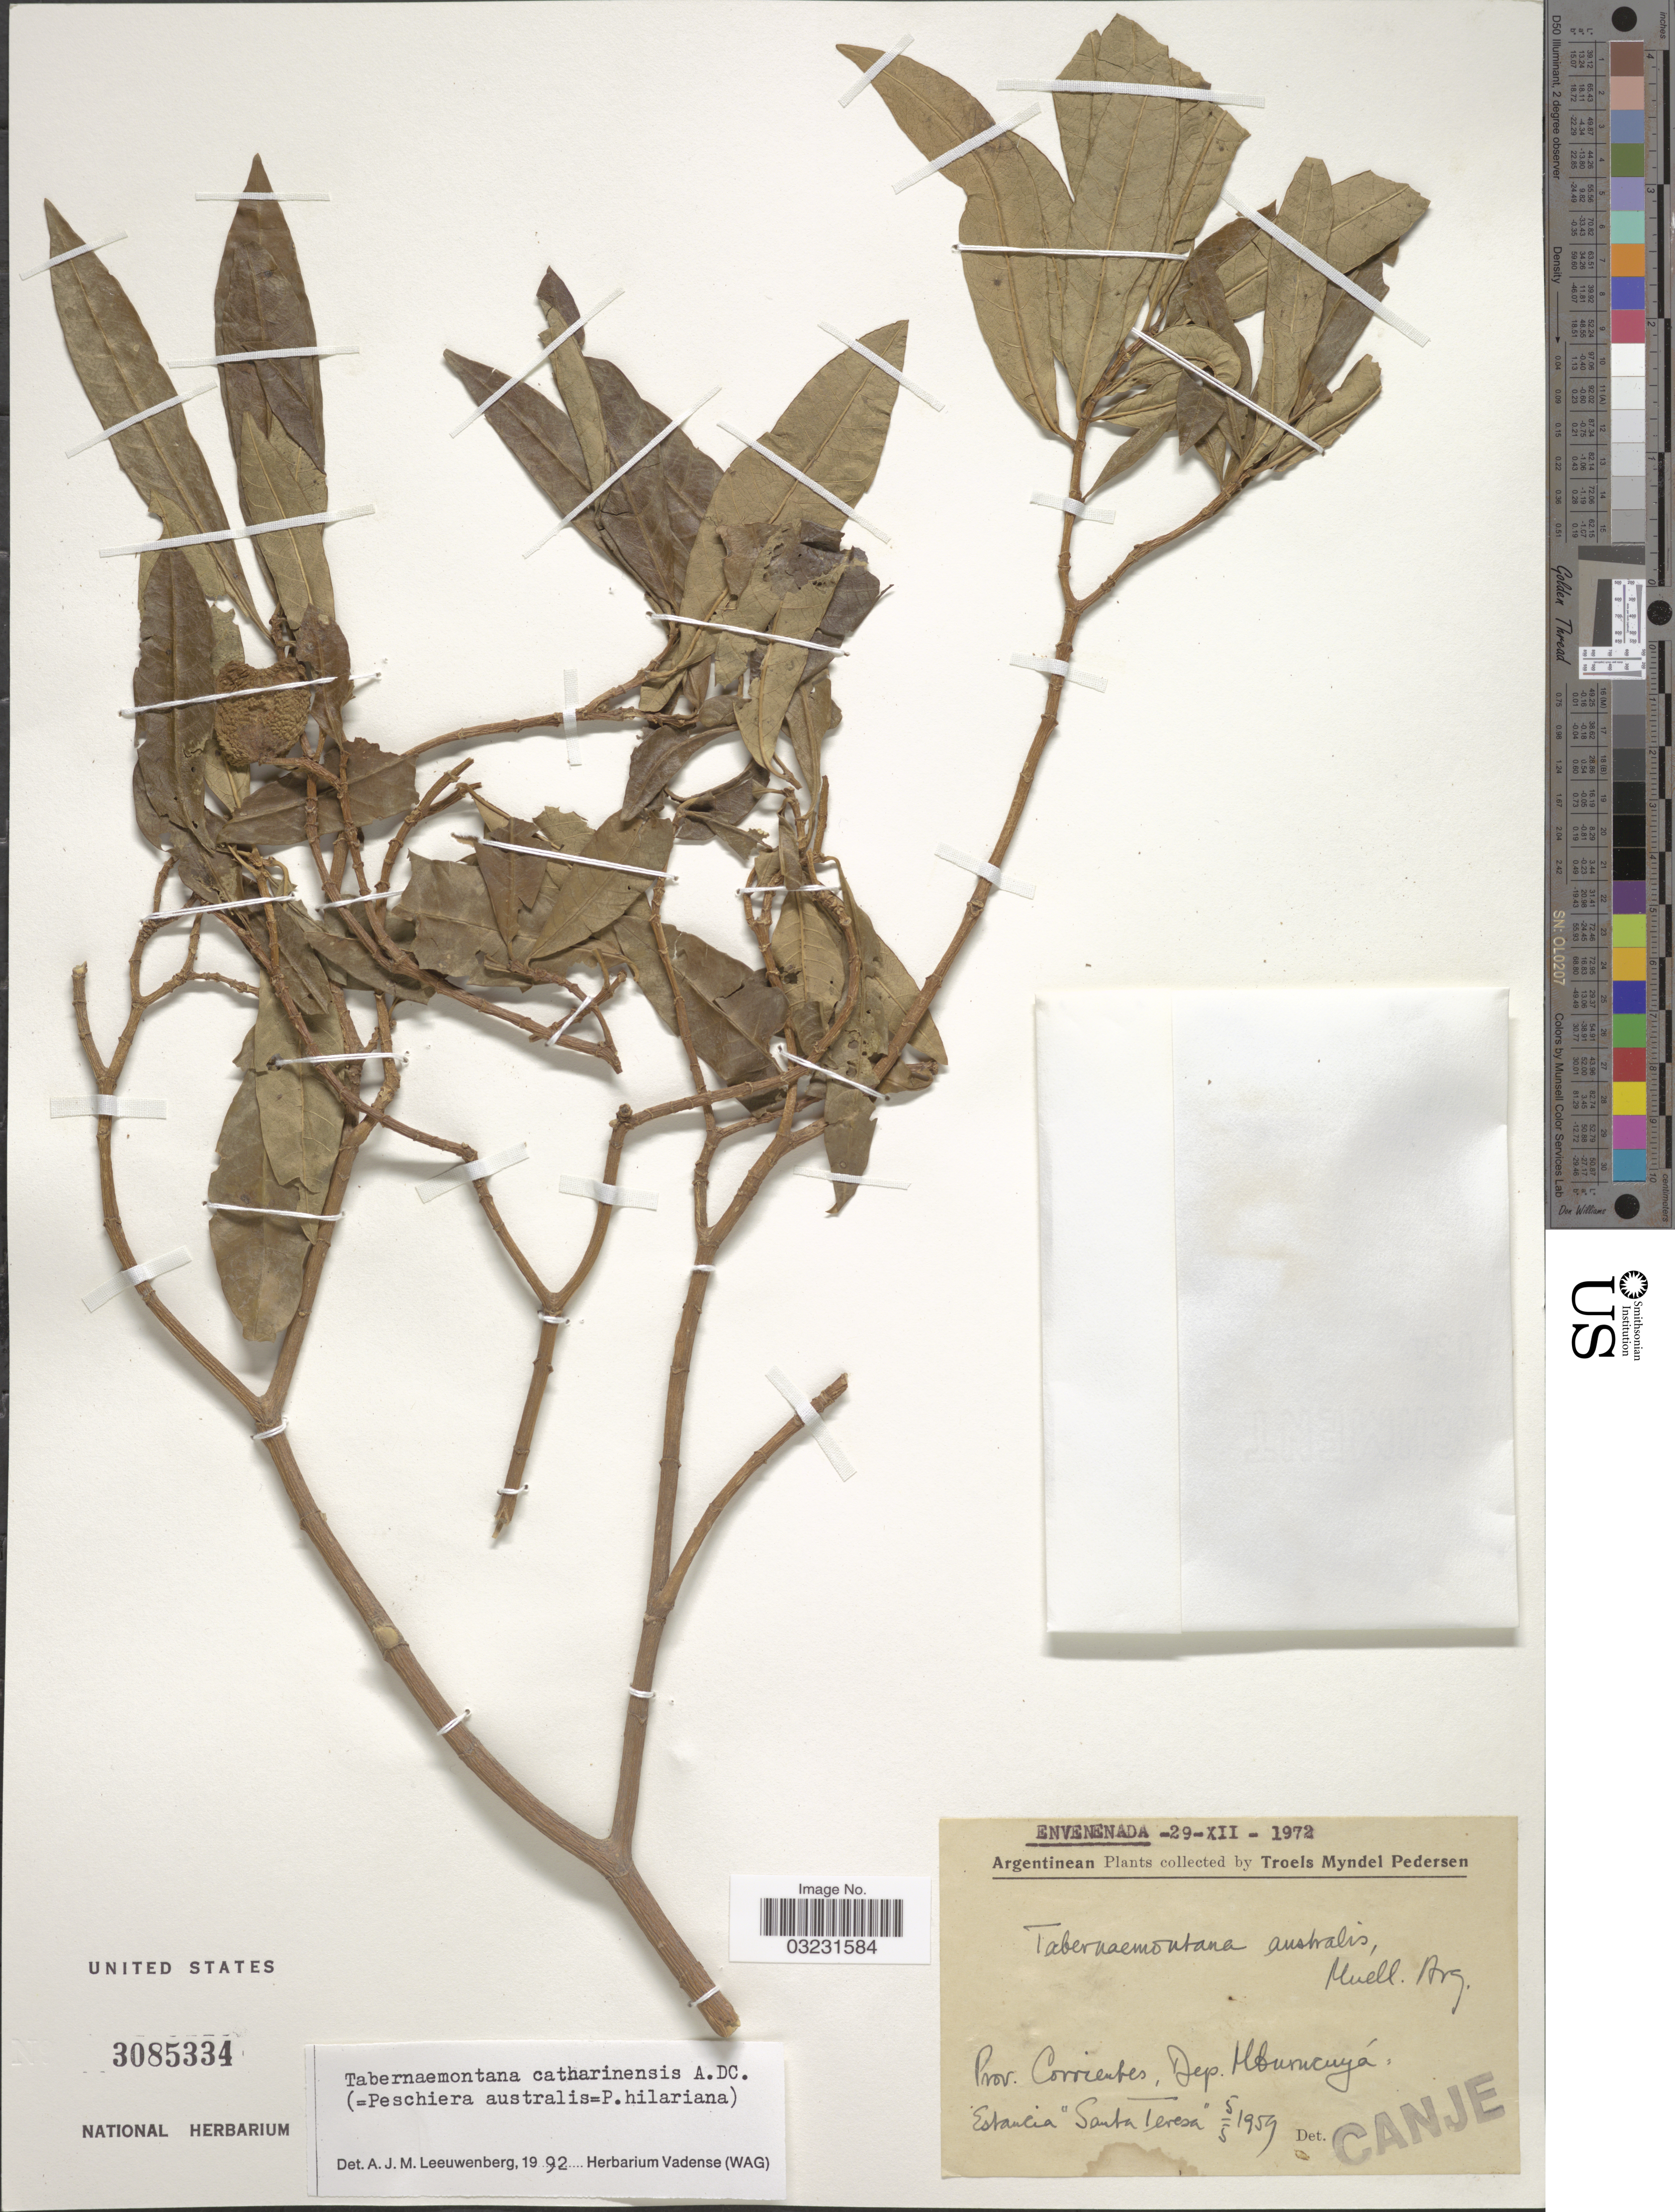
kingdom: Plantae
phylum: Tracheophyta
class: Magnoliopsida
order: Gentianales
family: Apocynaceae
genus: Tabernaemontana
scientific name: Tabernaemontana catharinensis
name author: A. DC.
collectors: T. Pederson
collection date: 1959-05-05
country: Argentina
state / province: Corrientes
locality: Dep. Mburucuyá. Estancia "Santa Teresa".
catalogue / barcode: US 3085334